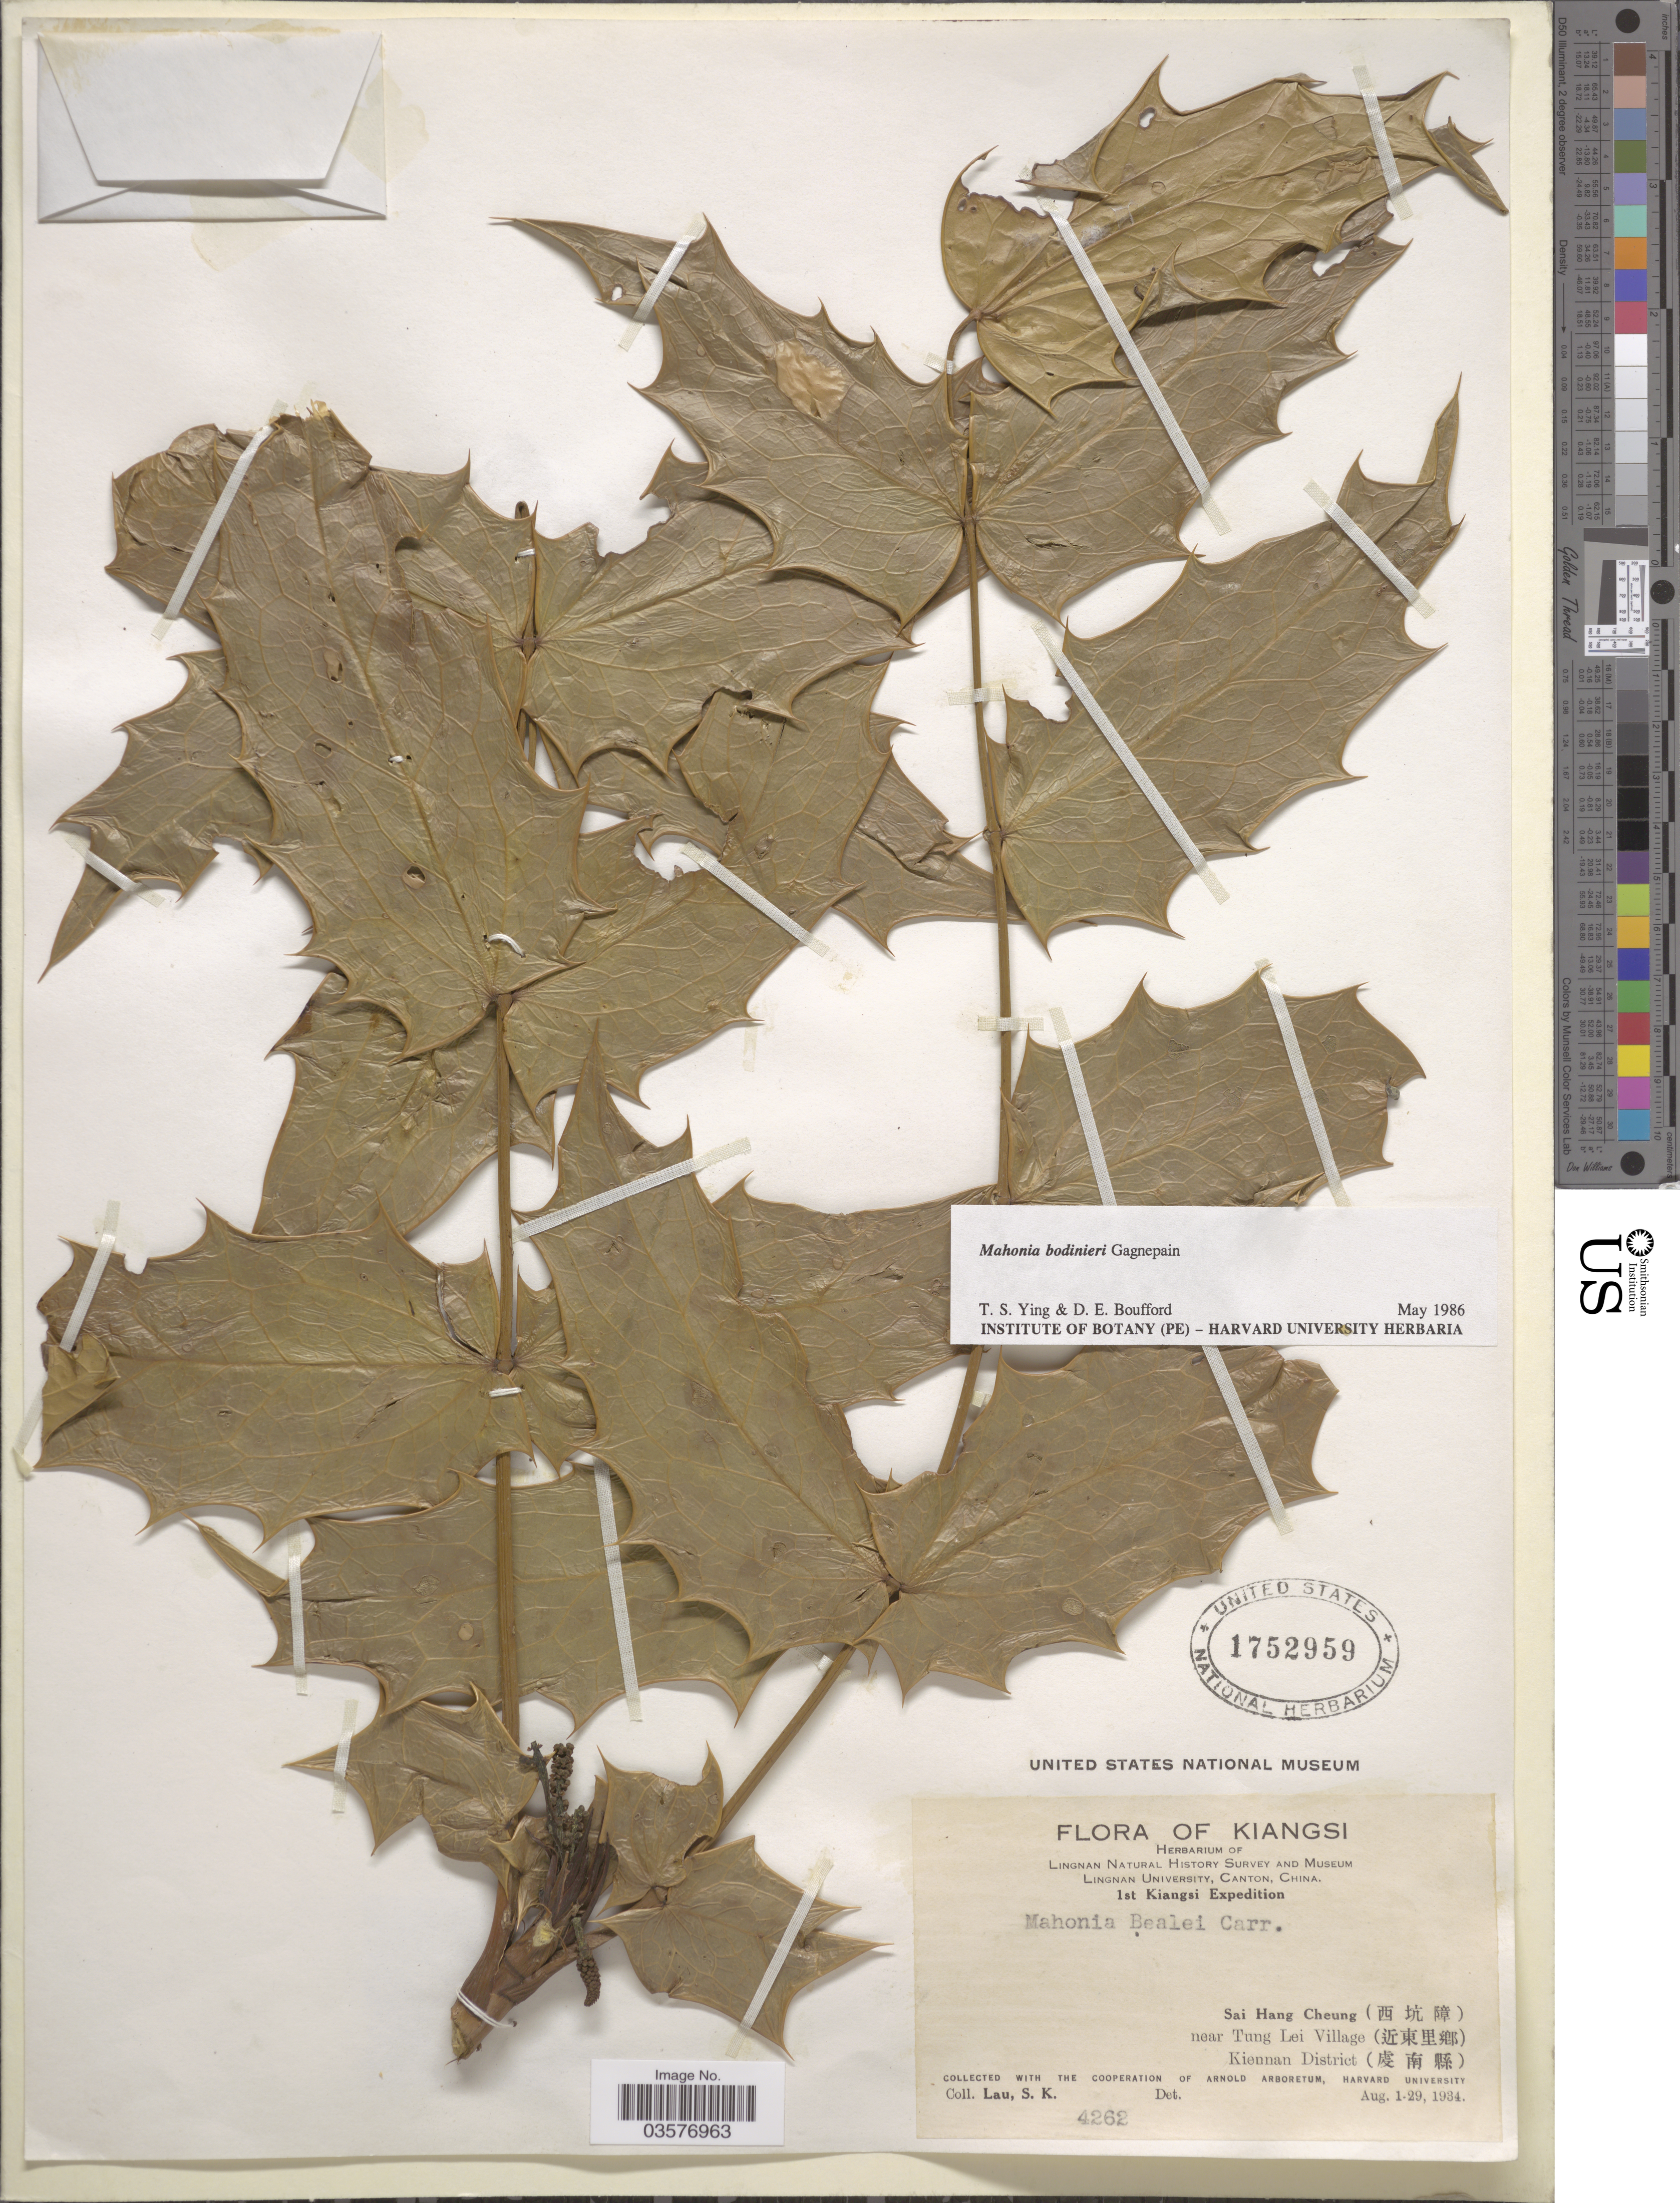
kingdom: Plantae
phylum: Tracheophyta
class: Magnoliopsida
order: Ranunculales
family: Berberidaceae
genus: Mahonia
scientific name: Mahonia bodinieri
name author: Gagnep.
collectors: S. K. Lau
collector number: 4262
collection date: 1934-08-01/1934-08-29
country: China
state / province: Jiangxi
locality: Kiangsi, Sai Hang Cheung (X) near Tung Lei Village (X) Kiennan District (X).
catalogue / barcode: US 1752959